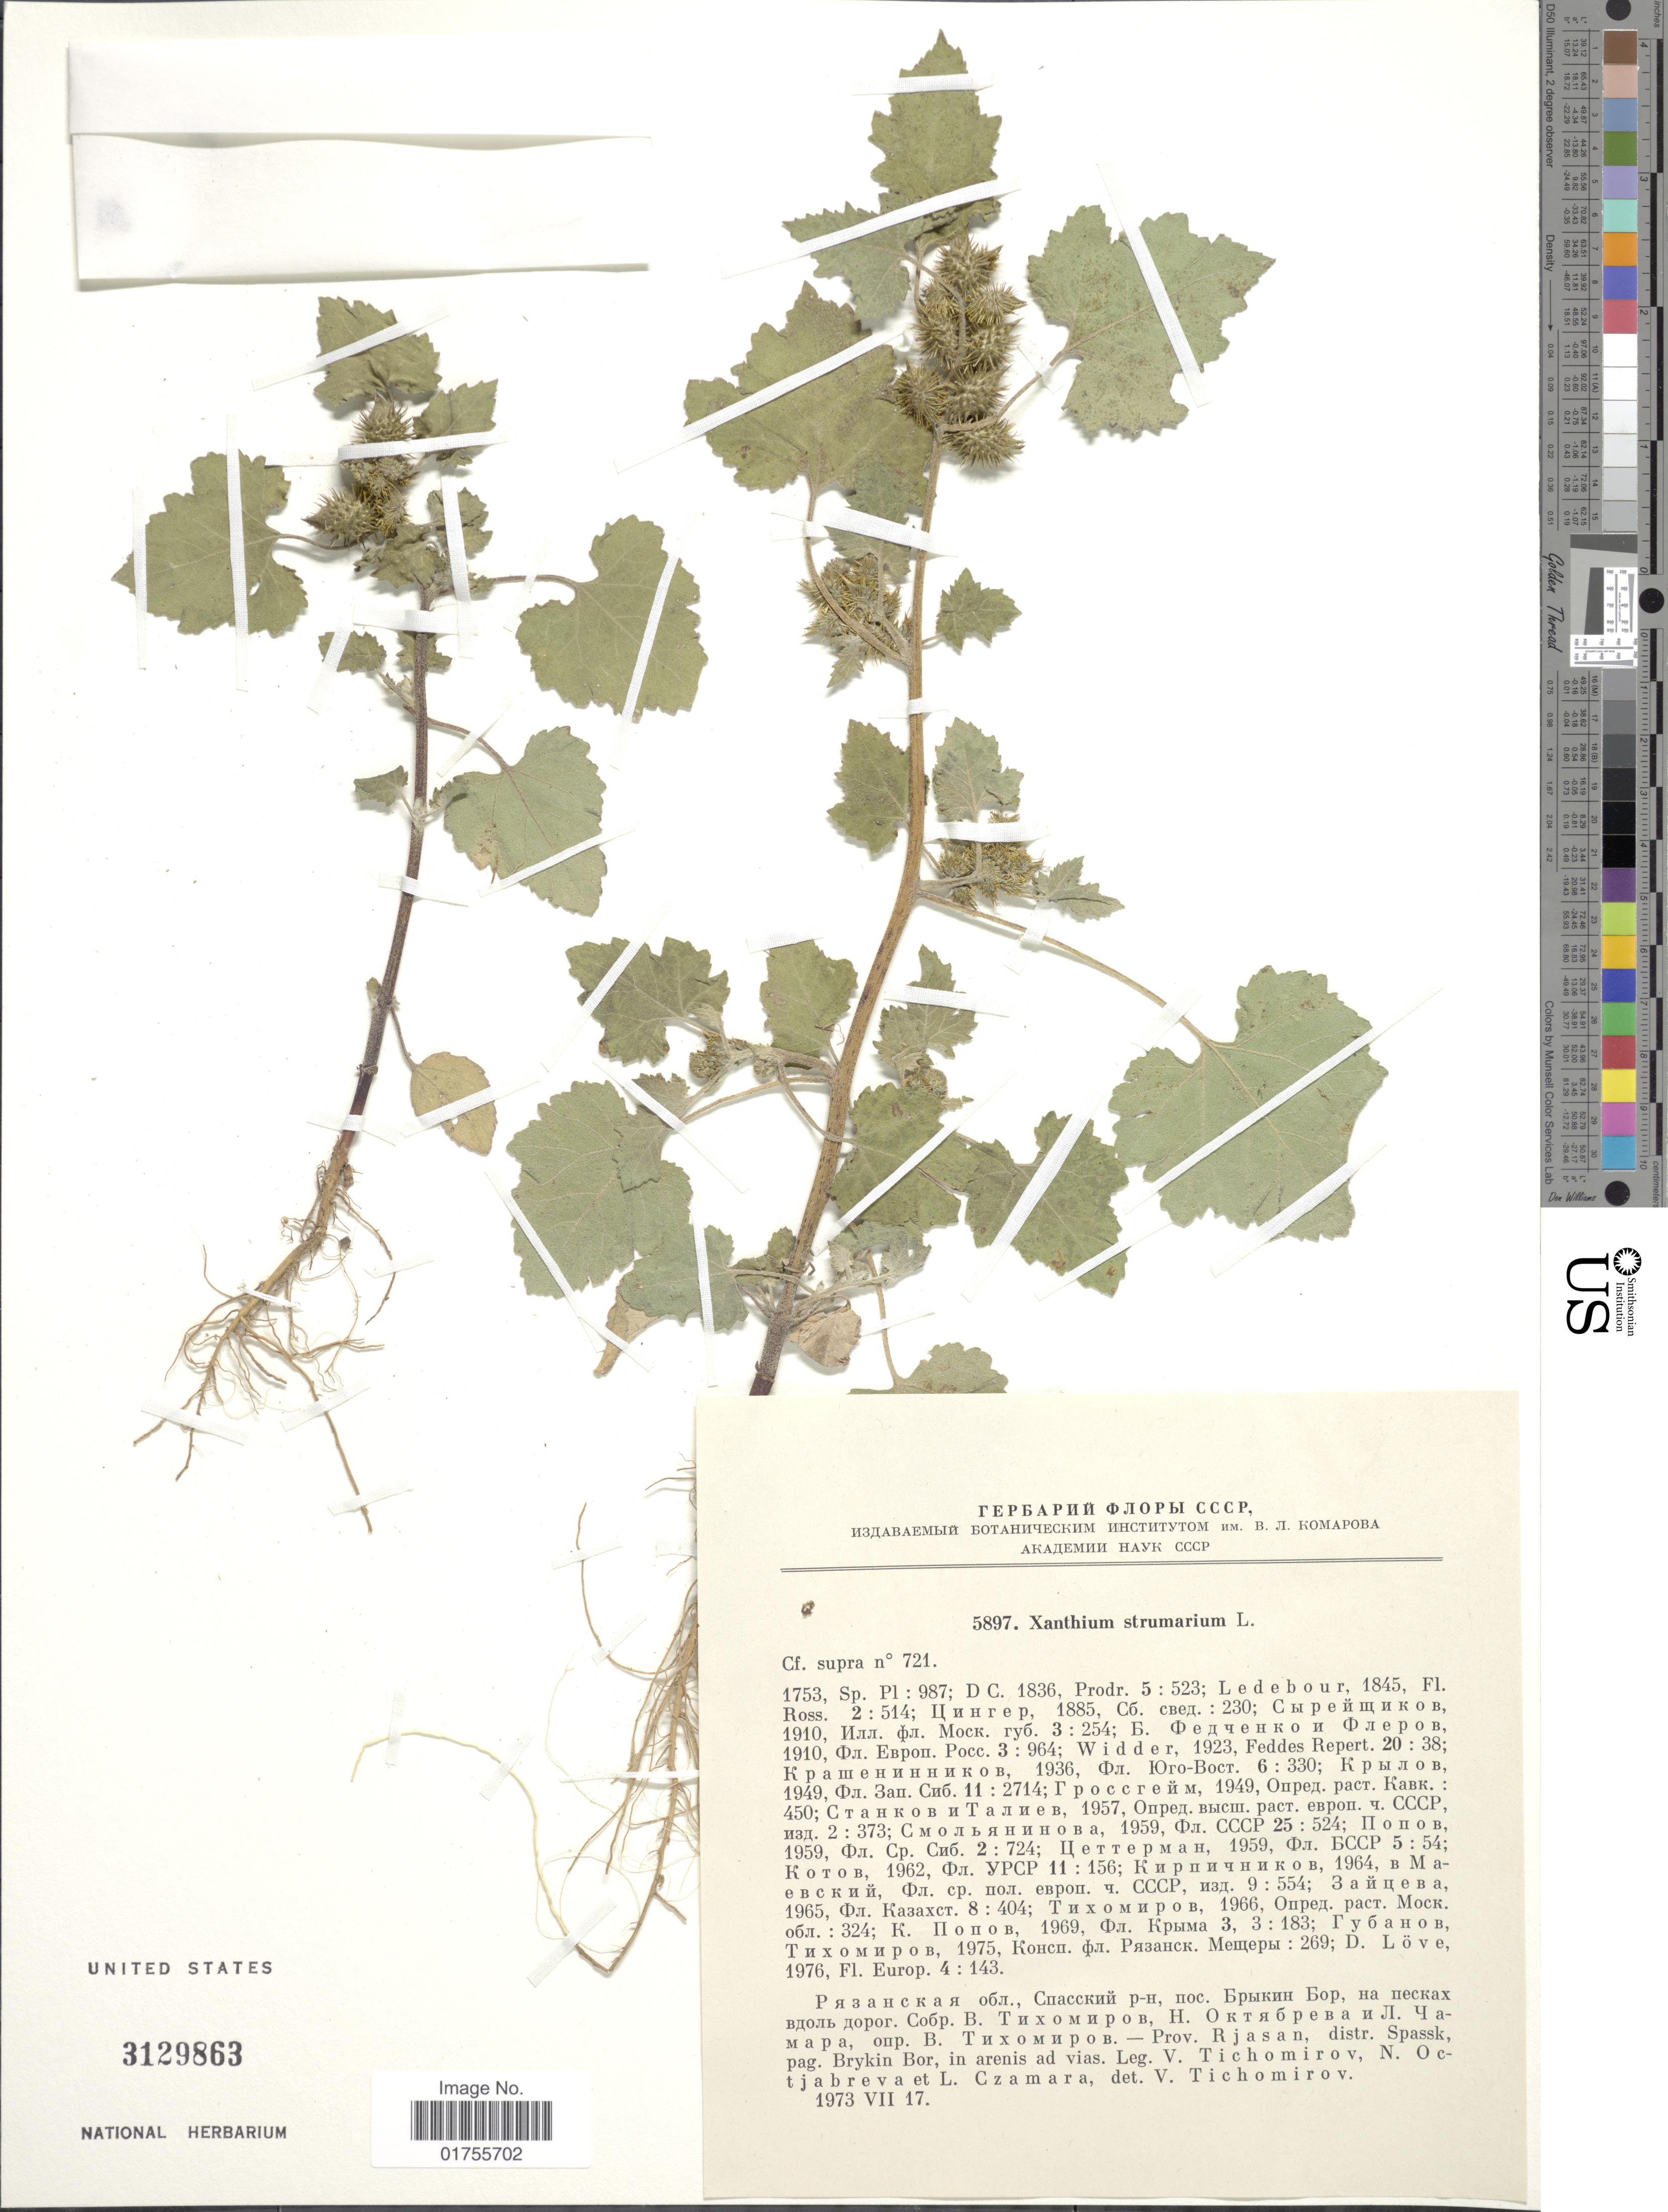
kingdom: Plantae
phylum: Tracheophyta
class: Magnoliopsida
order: Asterales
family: Asteraceae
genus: Xanthium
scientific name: Xanthium strumarium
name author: L.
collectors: V. Tichomirov, N. Octjabreva & L. Czamara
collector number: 5897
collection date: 1973-07-17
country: Russian Federation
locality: Prov. Rjasan, distr. Spassk, pag Brykin Bor, in arenis ad vias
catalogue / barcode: US 3129863